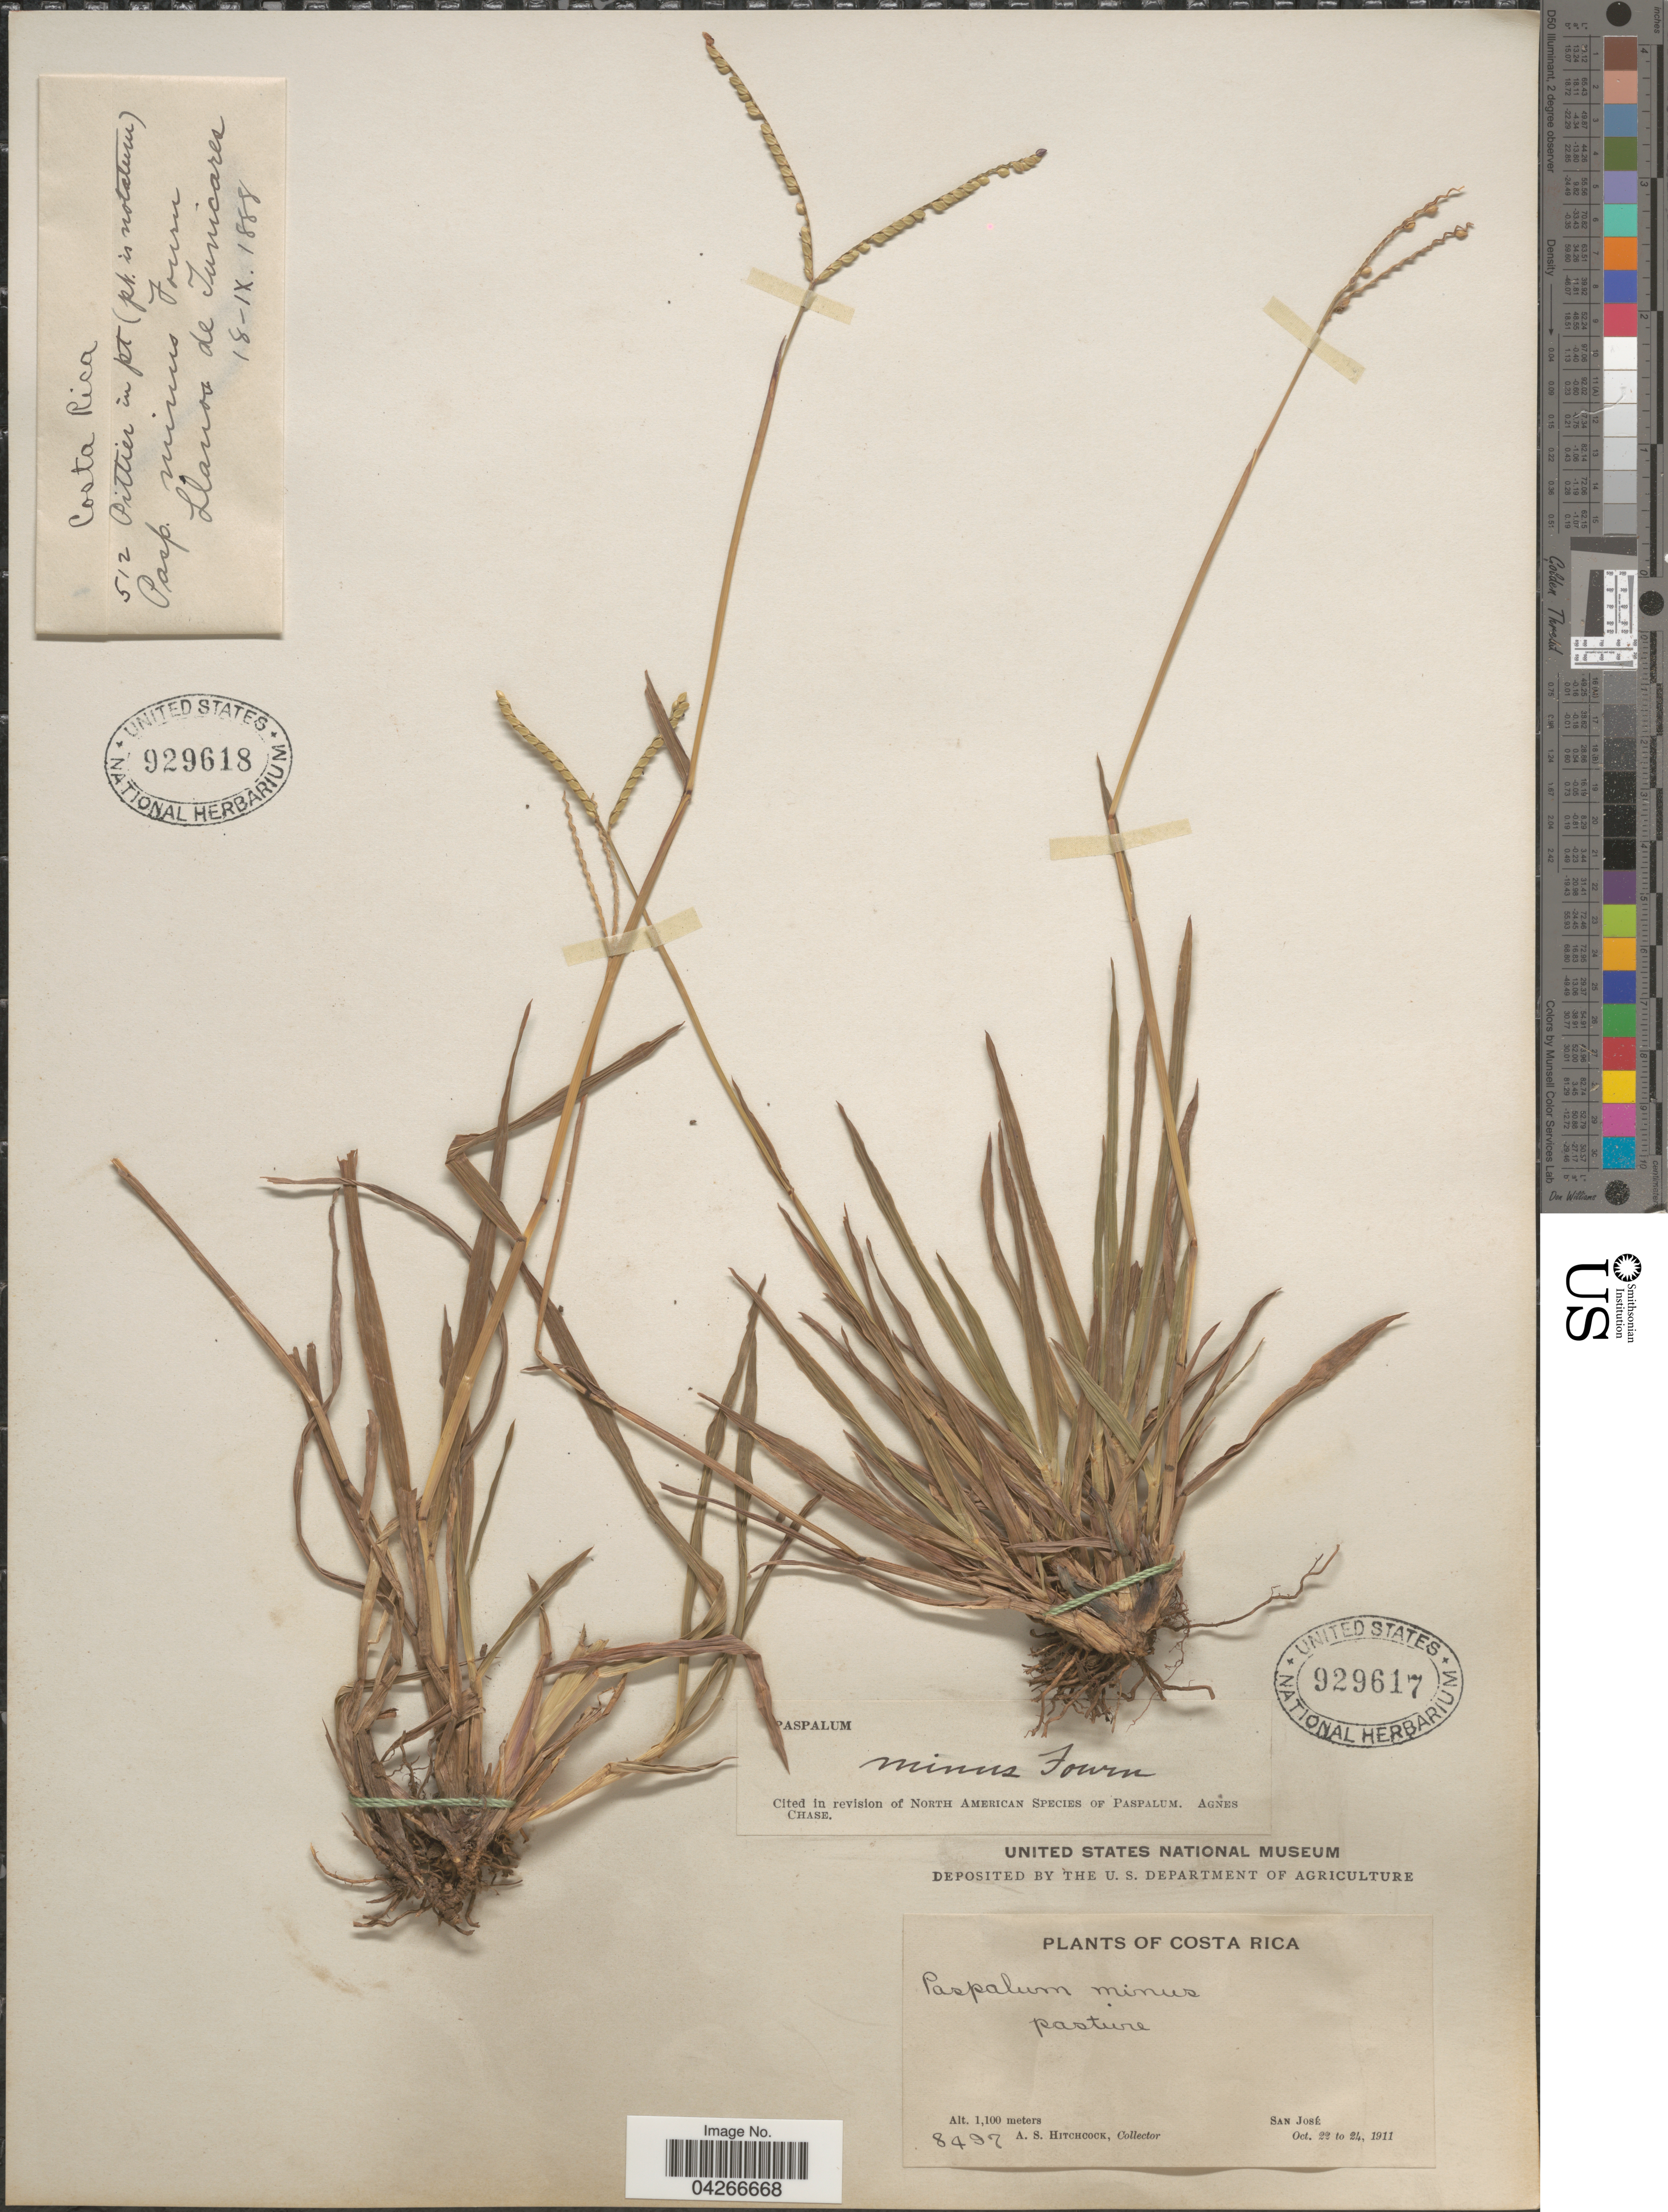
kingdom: Plantae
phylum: Tracheophyta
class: Liliopsida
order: Poales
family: Poaceae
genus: Paspalum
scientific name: Paspalum minus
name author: E. Fourn.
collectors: A. S. Hitchcock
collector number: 8497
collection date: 1911-10-22/1911-10-24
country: Costa Rica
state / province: San José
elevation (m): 1100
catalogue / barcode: US 929617